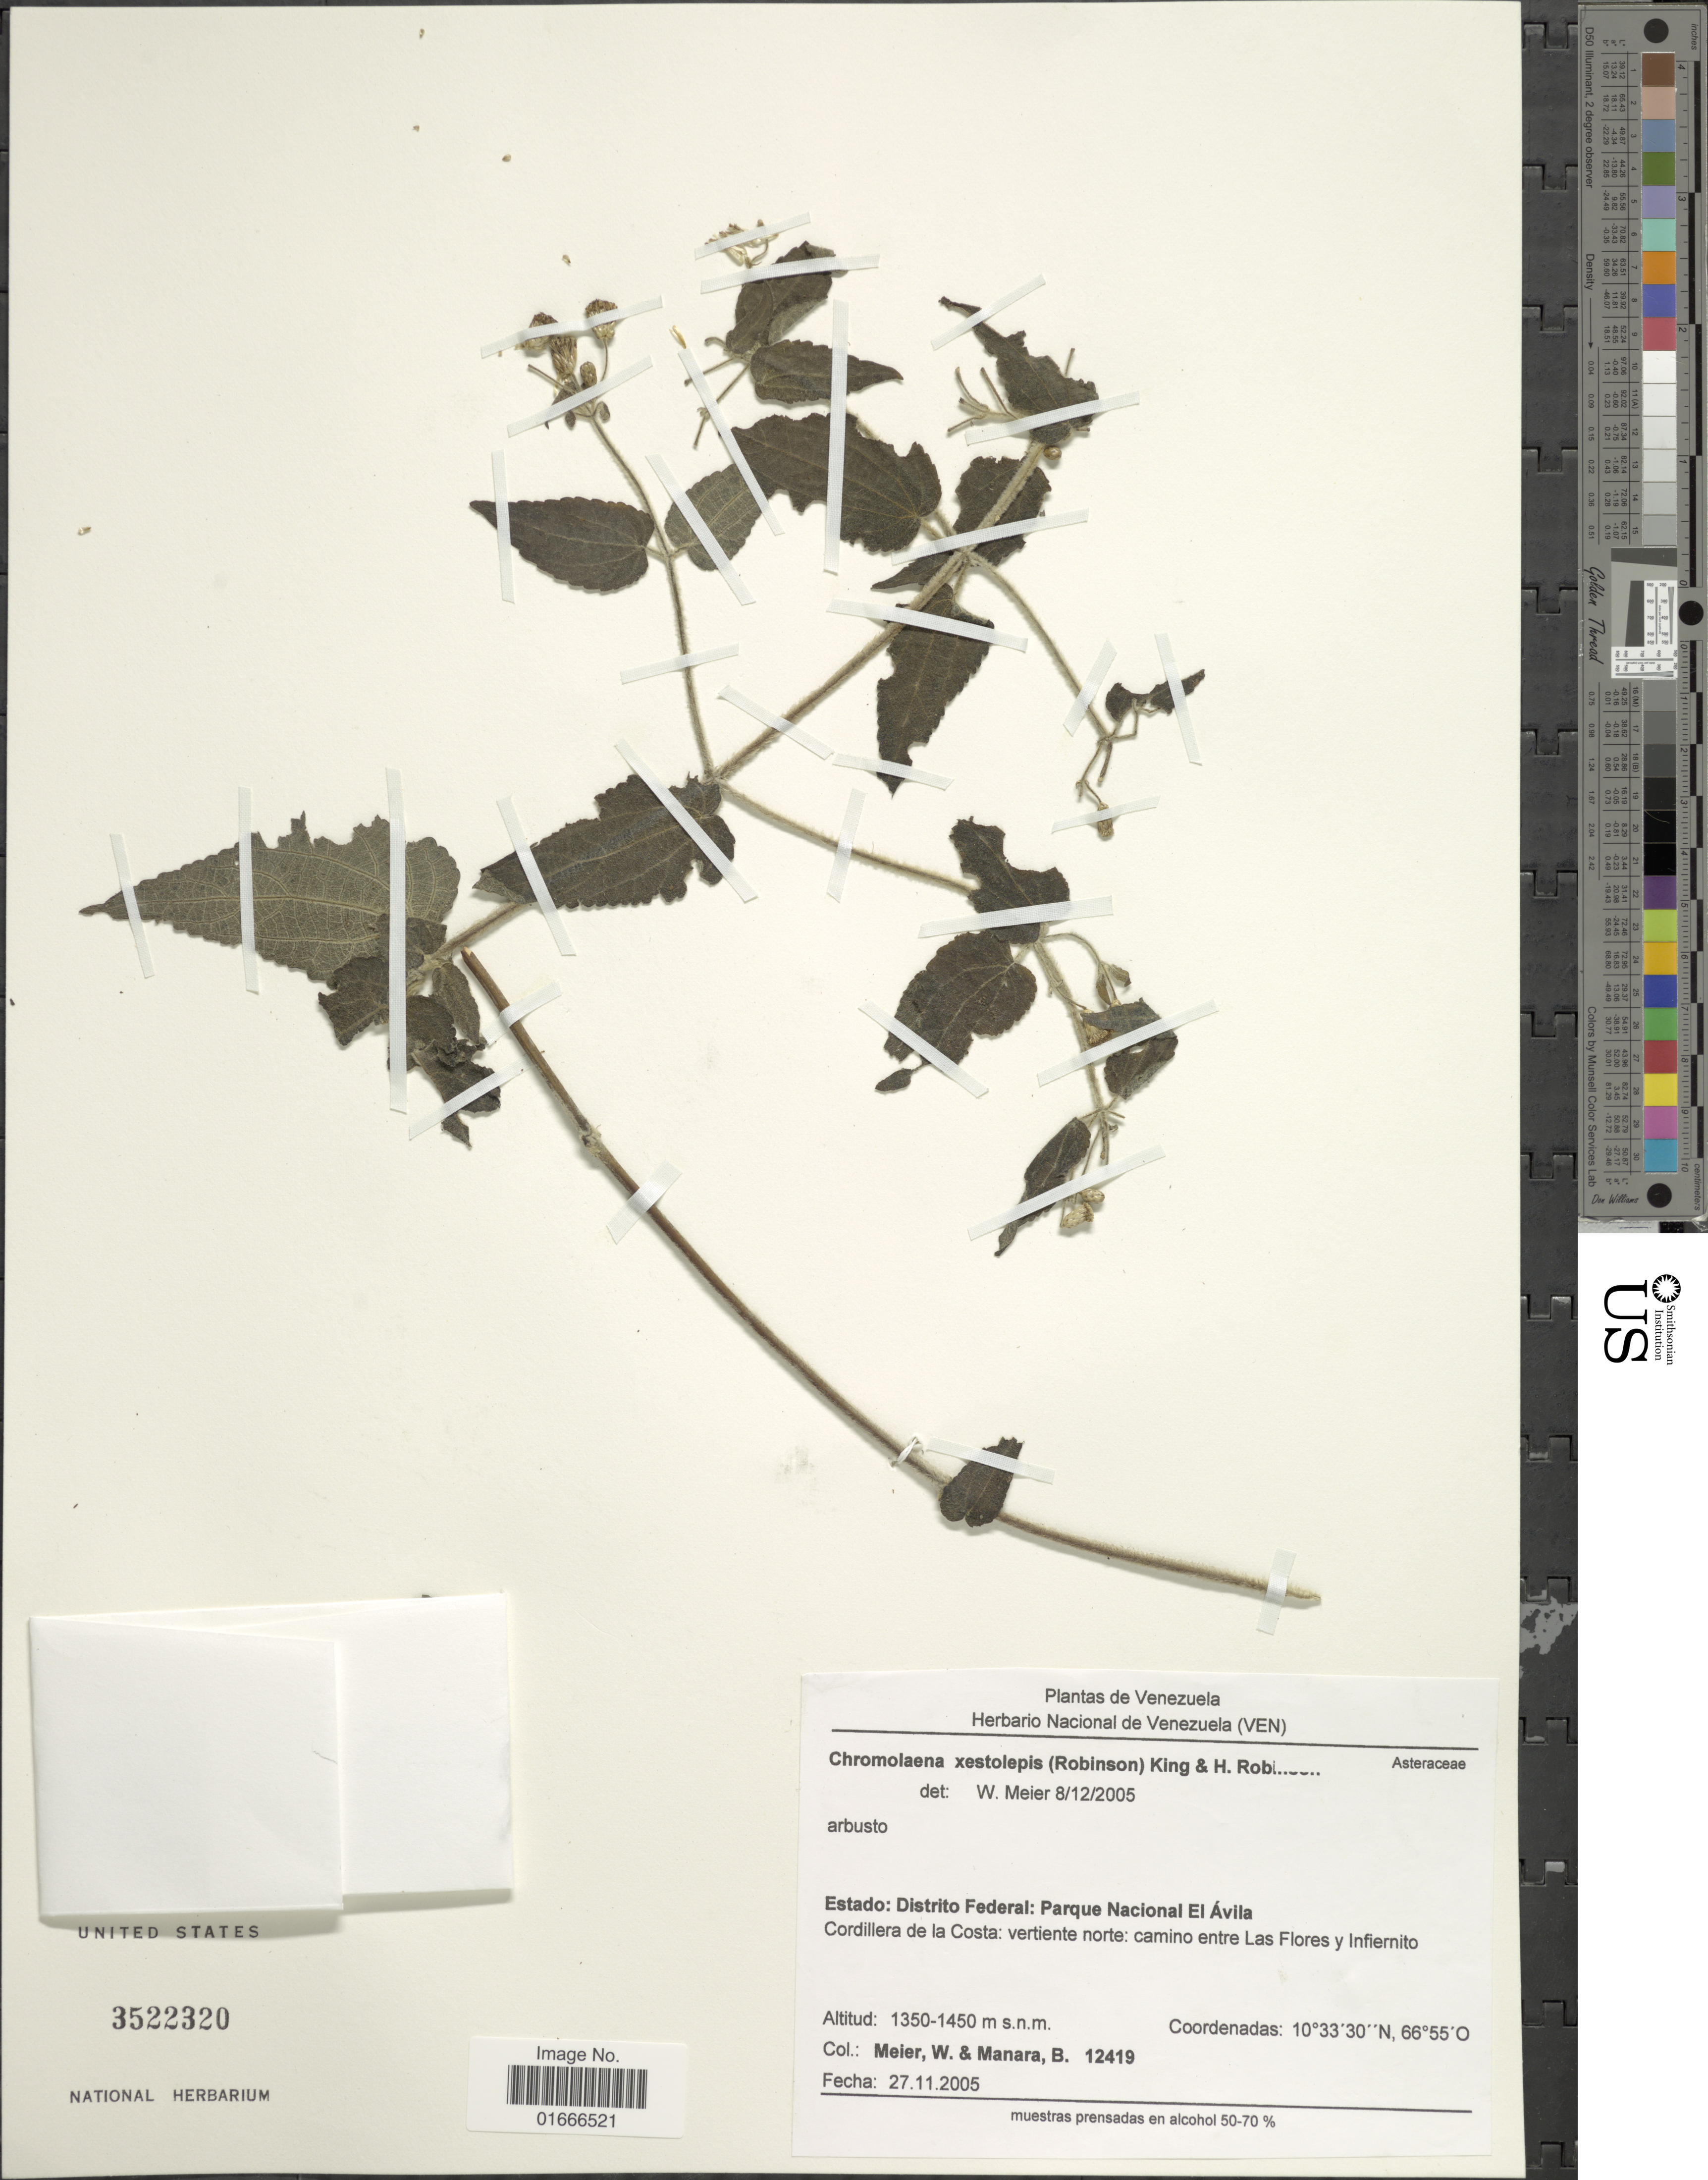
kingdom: Plantae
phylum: Tracheophyta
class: Magnoliopsida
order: Asterales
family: Asteraceae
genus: Chromolaena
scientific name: Chromolaena xestolepis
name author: (B.L. Rob.) R.M. King & H. Rob.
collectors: W. Meier & B. Manara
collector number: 12419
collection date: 2005-11-27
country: Venezuela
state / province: Miranda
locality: Estado Distrito Federal, Parque Nacional El Avila, Cordillera de la Costa, vertiente norte, cmino entre Las Flores y Infiernito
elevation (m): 1350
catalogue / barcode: US 3522320